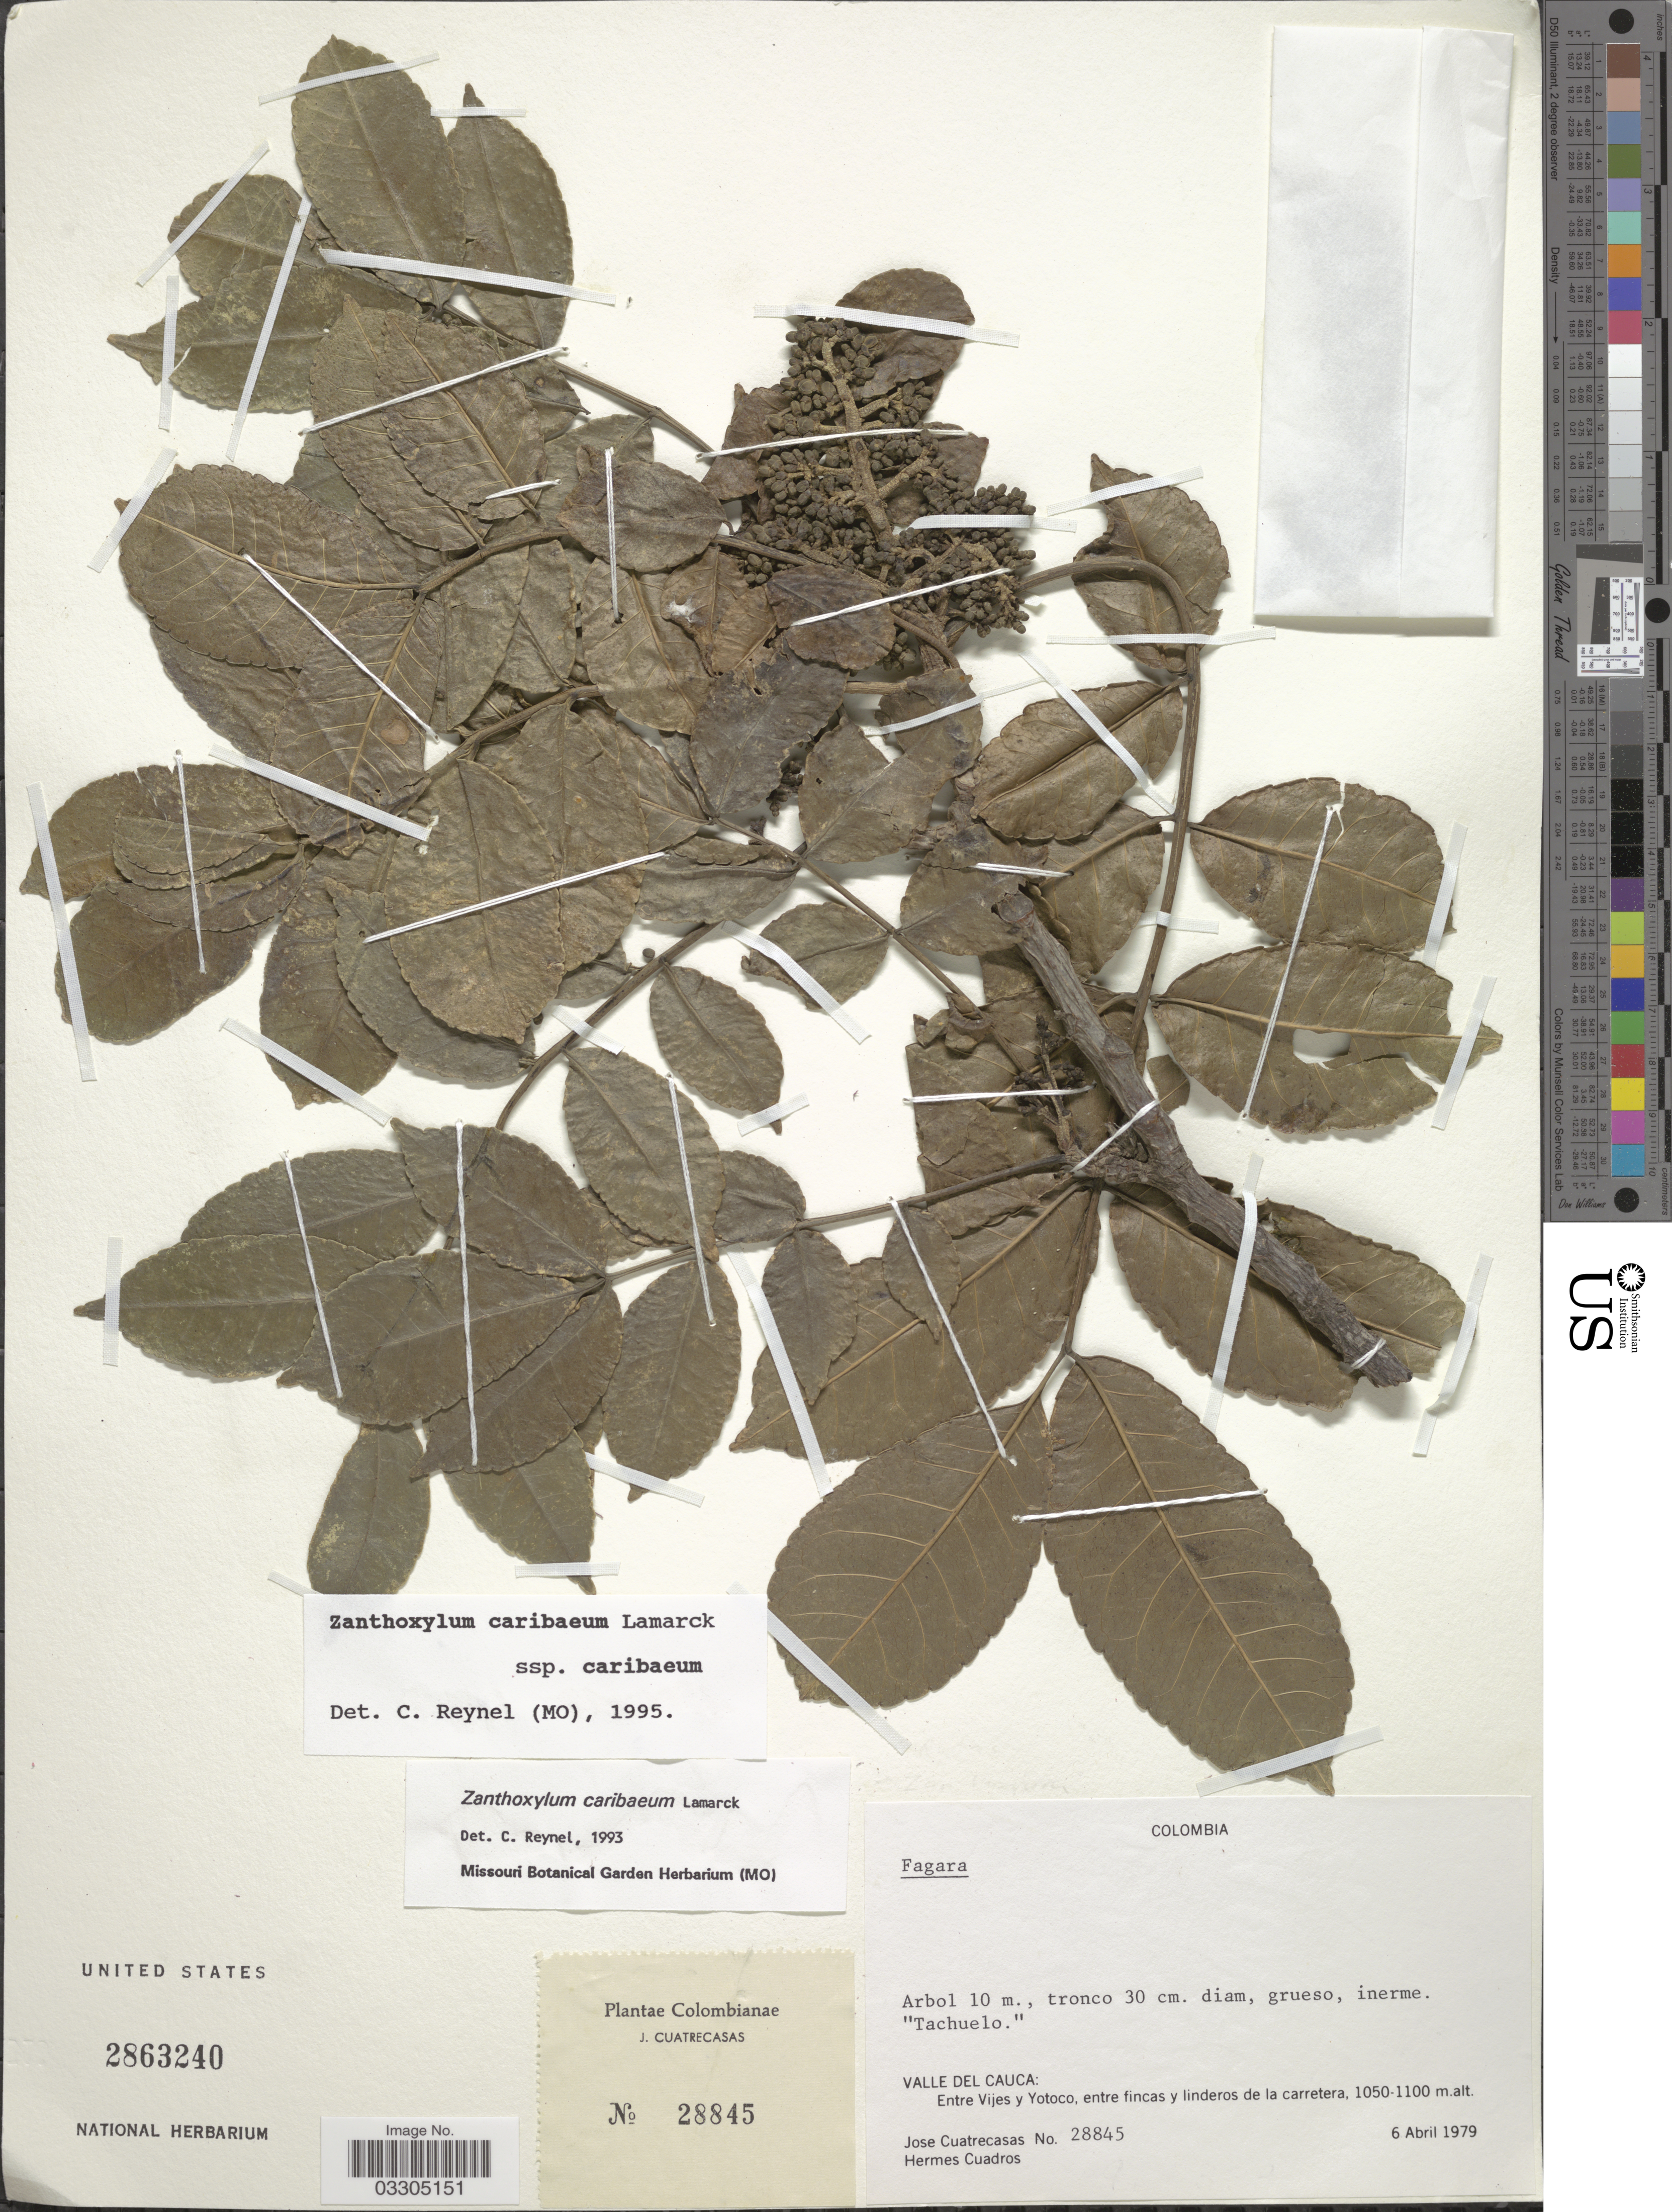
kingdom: Plantae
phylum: Tracheophyta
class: Magnoliopsida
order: Sapindales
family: Rutaceae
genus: Zanthoxylum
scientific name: Zanthoxylum caribaeum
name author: Lam.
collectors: J. Cuatrecasas & H. Cuadros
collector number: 28845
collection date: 1979-04-06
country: Colombia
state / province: Cauca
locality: Valle del Cauca: Entre Vijes y Yotoco, entre fincas y linderos de la carretera.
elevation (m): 1050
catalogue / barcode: US 2863240